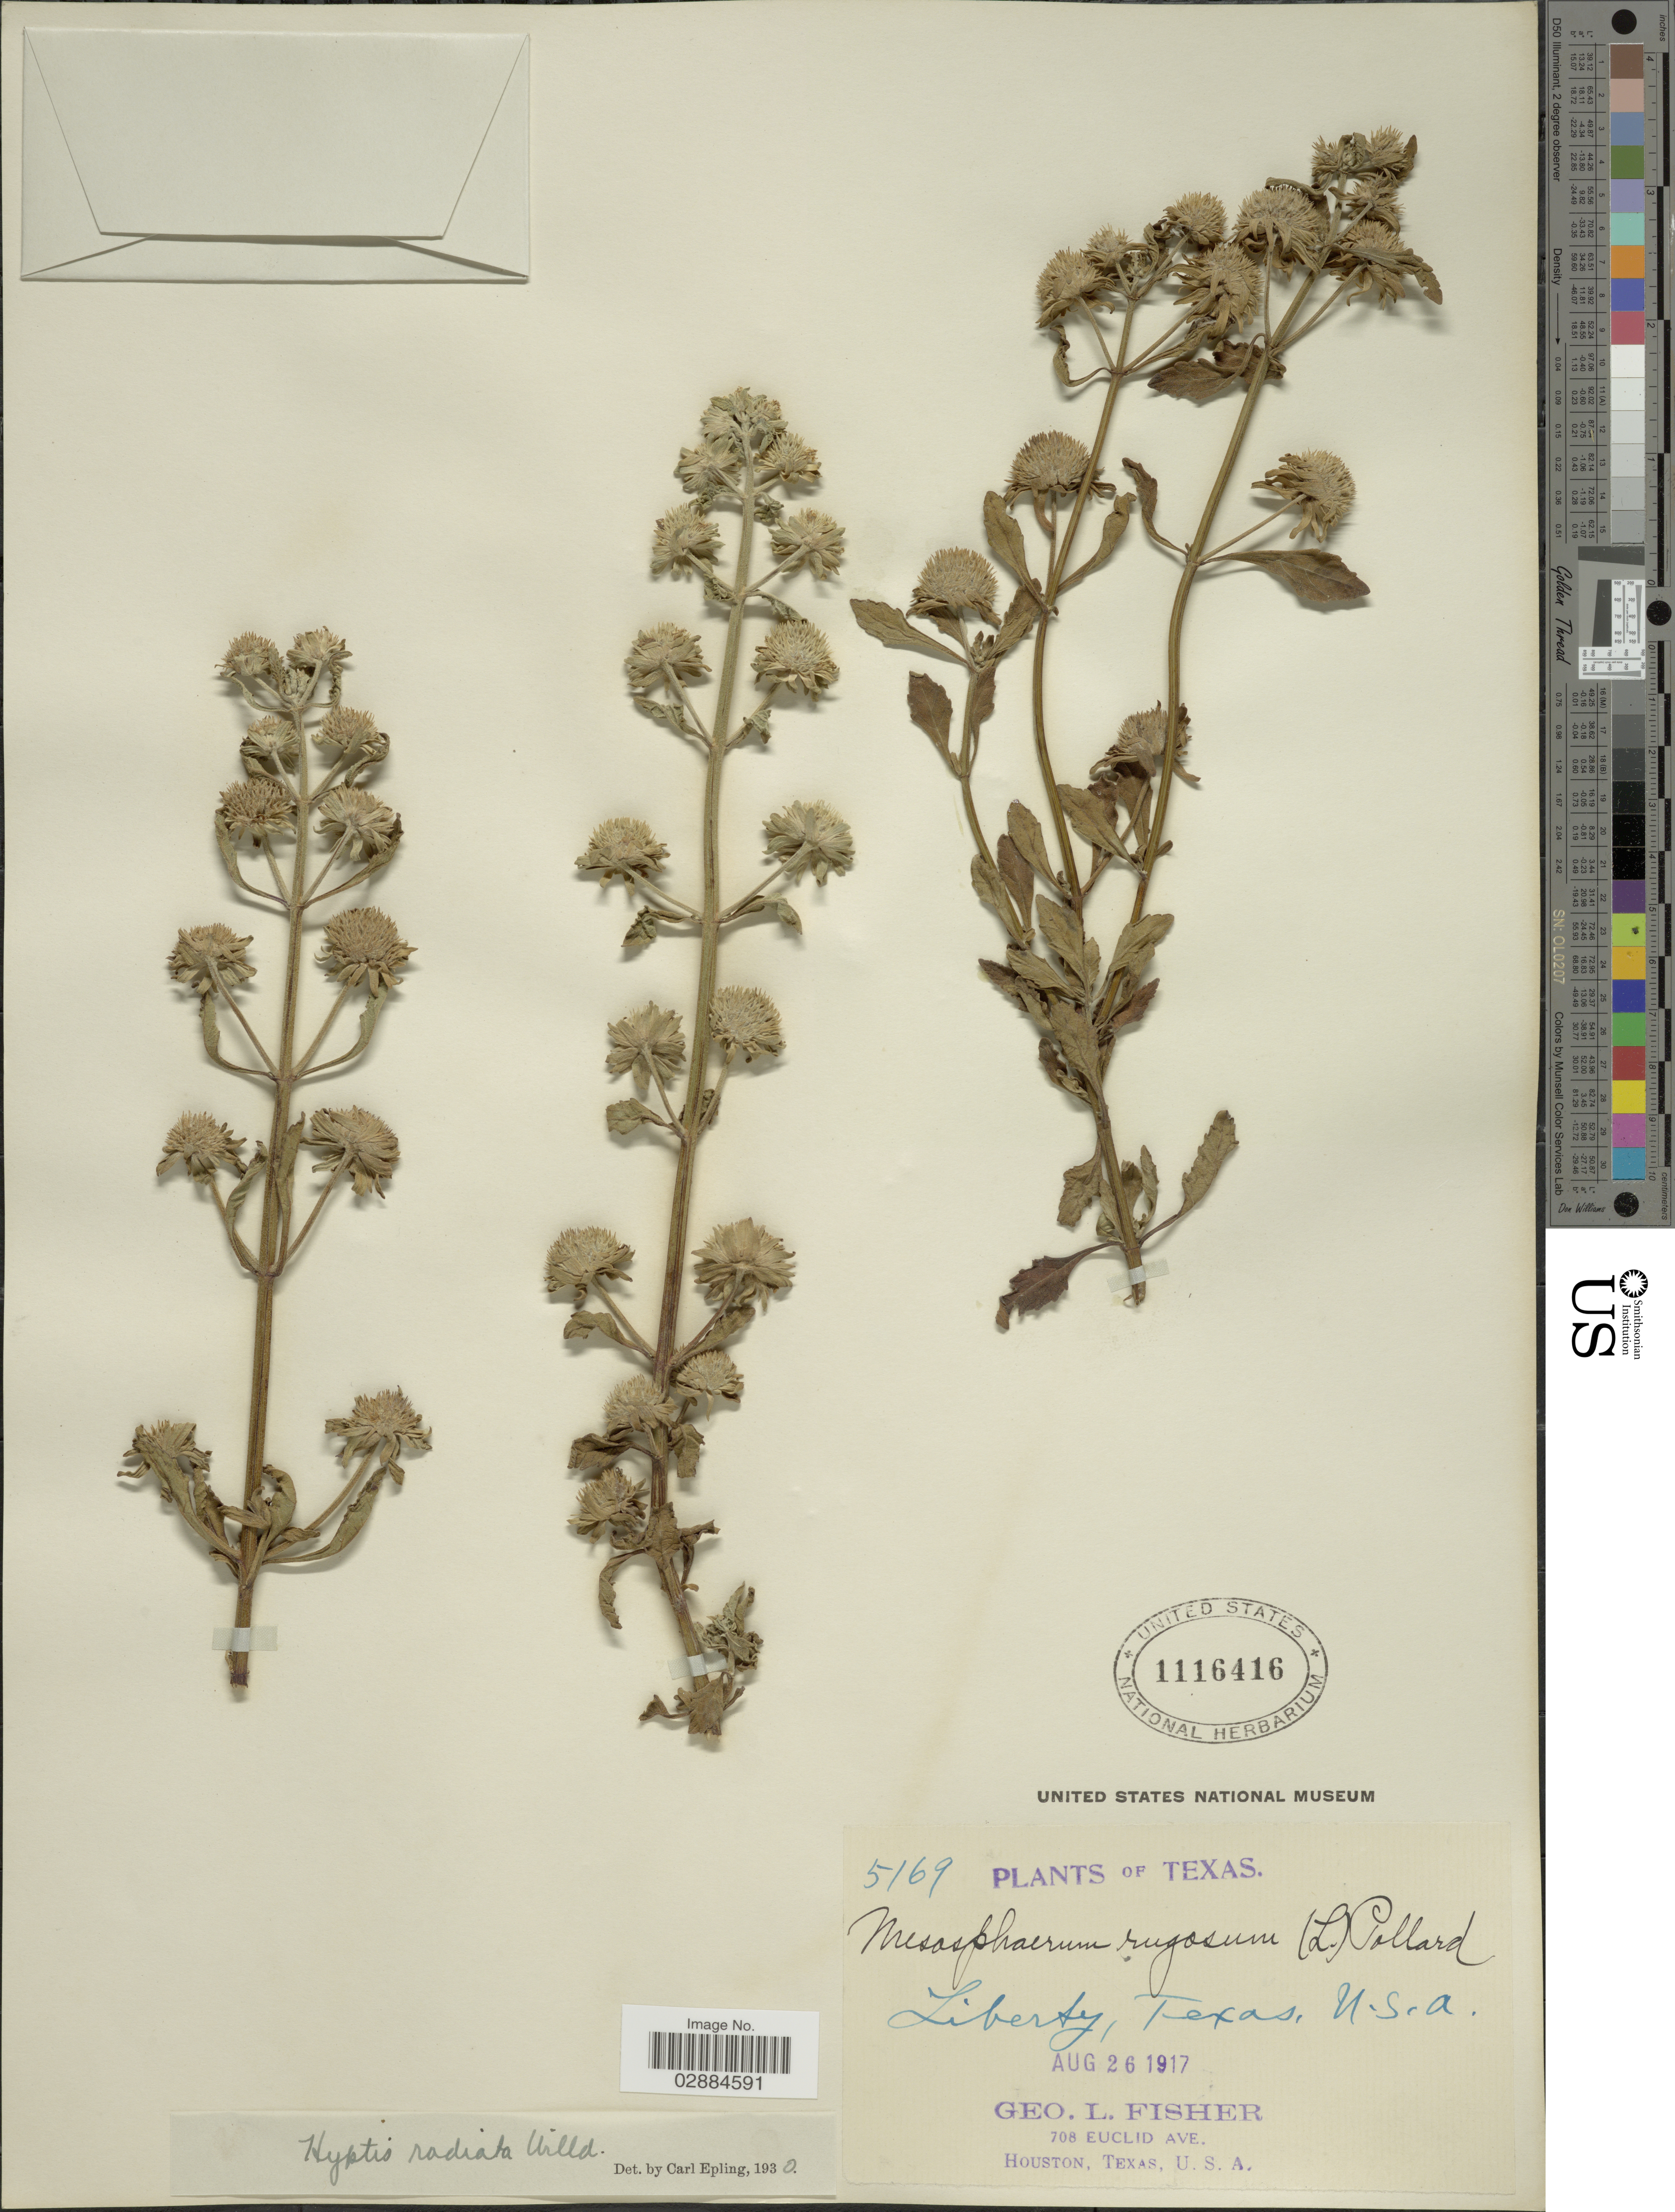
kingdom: Plantae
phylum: Tracheophyta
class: Magnoliopsida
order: Lamiales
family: Lamiaceae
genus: Hyptis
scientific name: Hyptis radiata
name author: Kunth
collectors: G. L. Fisher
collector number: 5169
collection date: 1917-08-26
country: United States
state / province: Texas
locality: Liberty, Texas.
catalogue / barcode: US 1116416